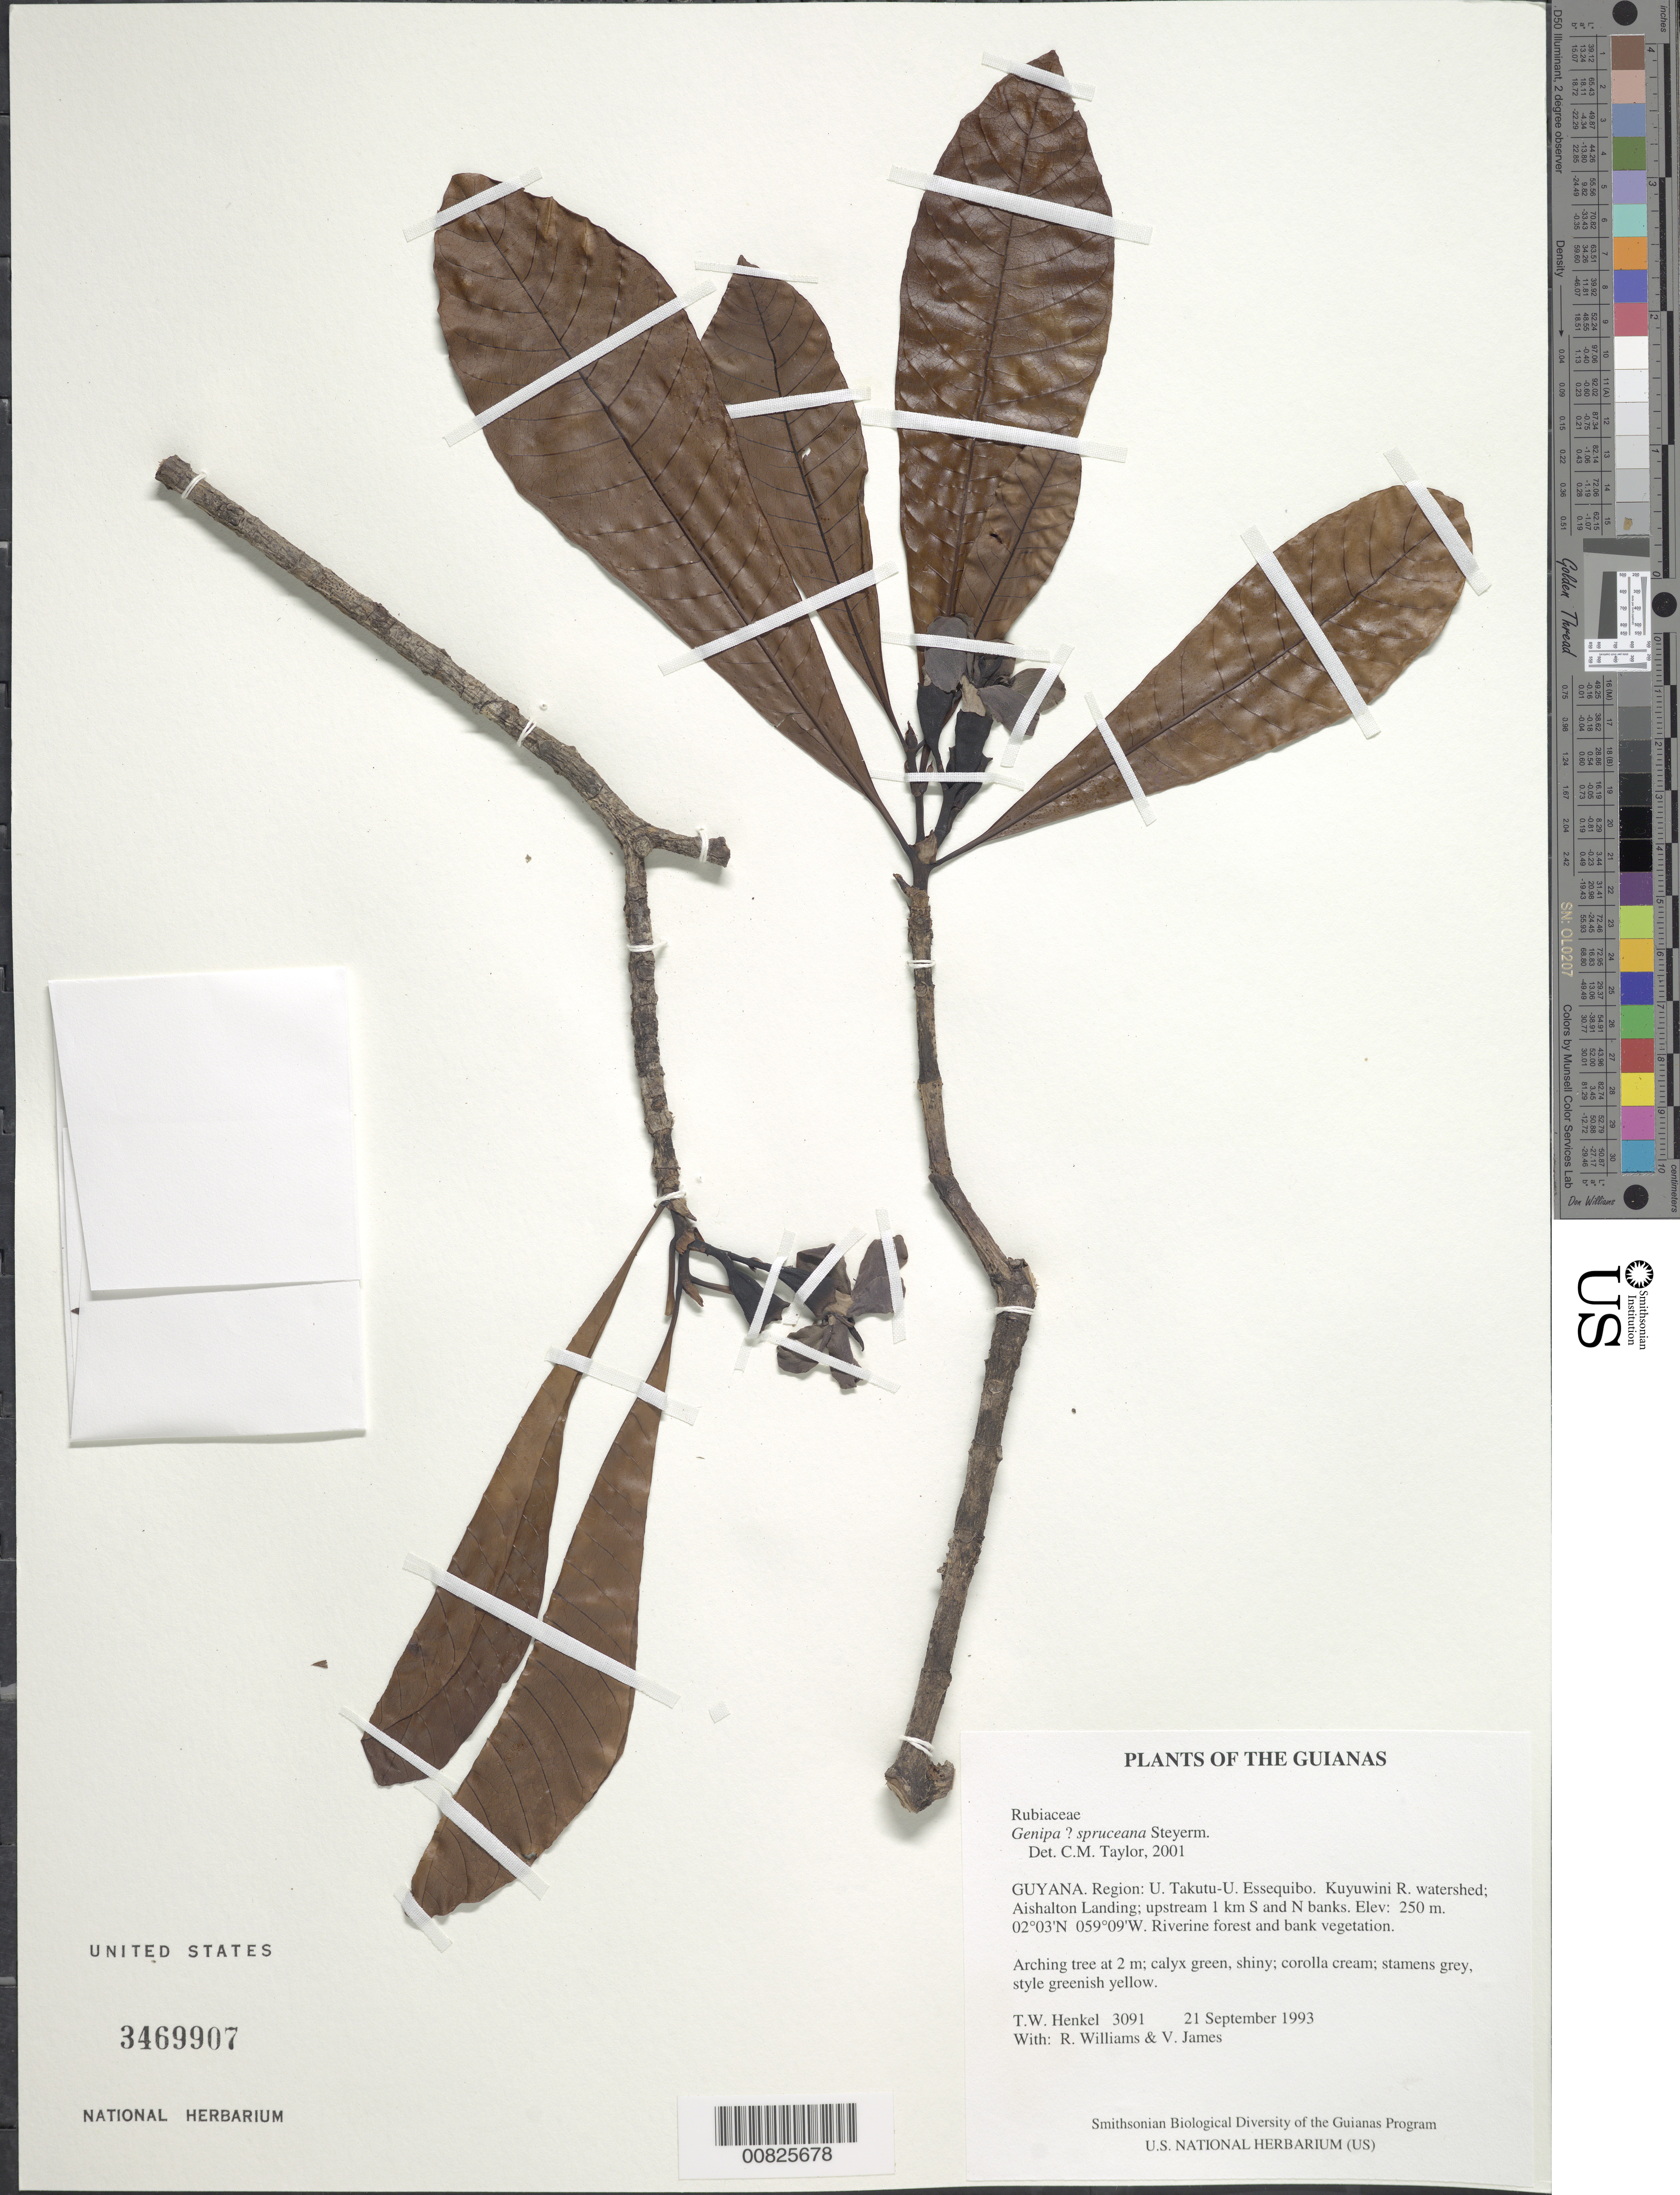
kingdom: Plantae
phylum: Tracheophyta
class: Magnoliopsida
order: Gentianales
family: Rubiaceae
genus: Genipa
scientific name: Genipa spruceana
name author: Steyerm.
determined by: Taylor, Charlotte M.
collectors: T. Henkel, R. Williams & V. James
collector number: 3091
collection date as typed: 21 September 1993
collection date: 1993-09-21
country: Guyana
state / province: U. Takutu-U. Essequibo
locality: Kuyuwini R. watershed; Aishalton Landing; upstream 1 km S and N banks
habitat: Riverine forest and bank vegetation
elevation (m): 250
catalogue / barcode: US 3469907